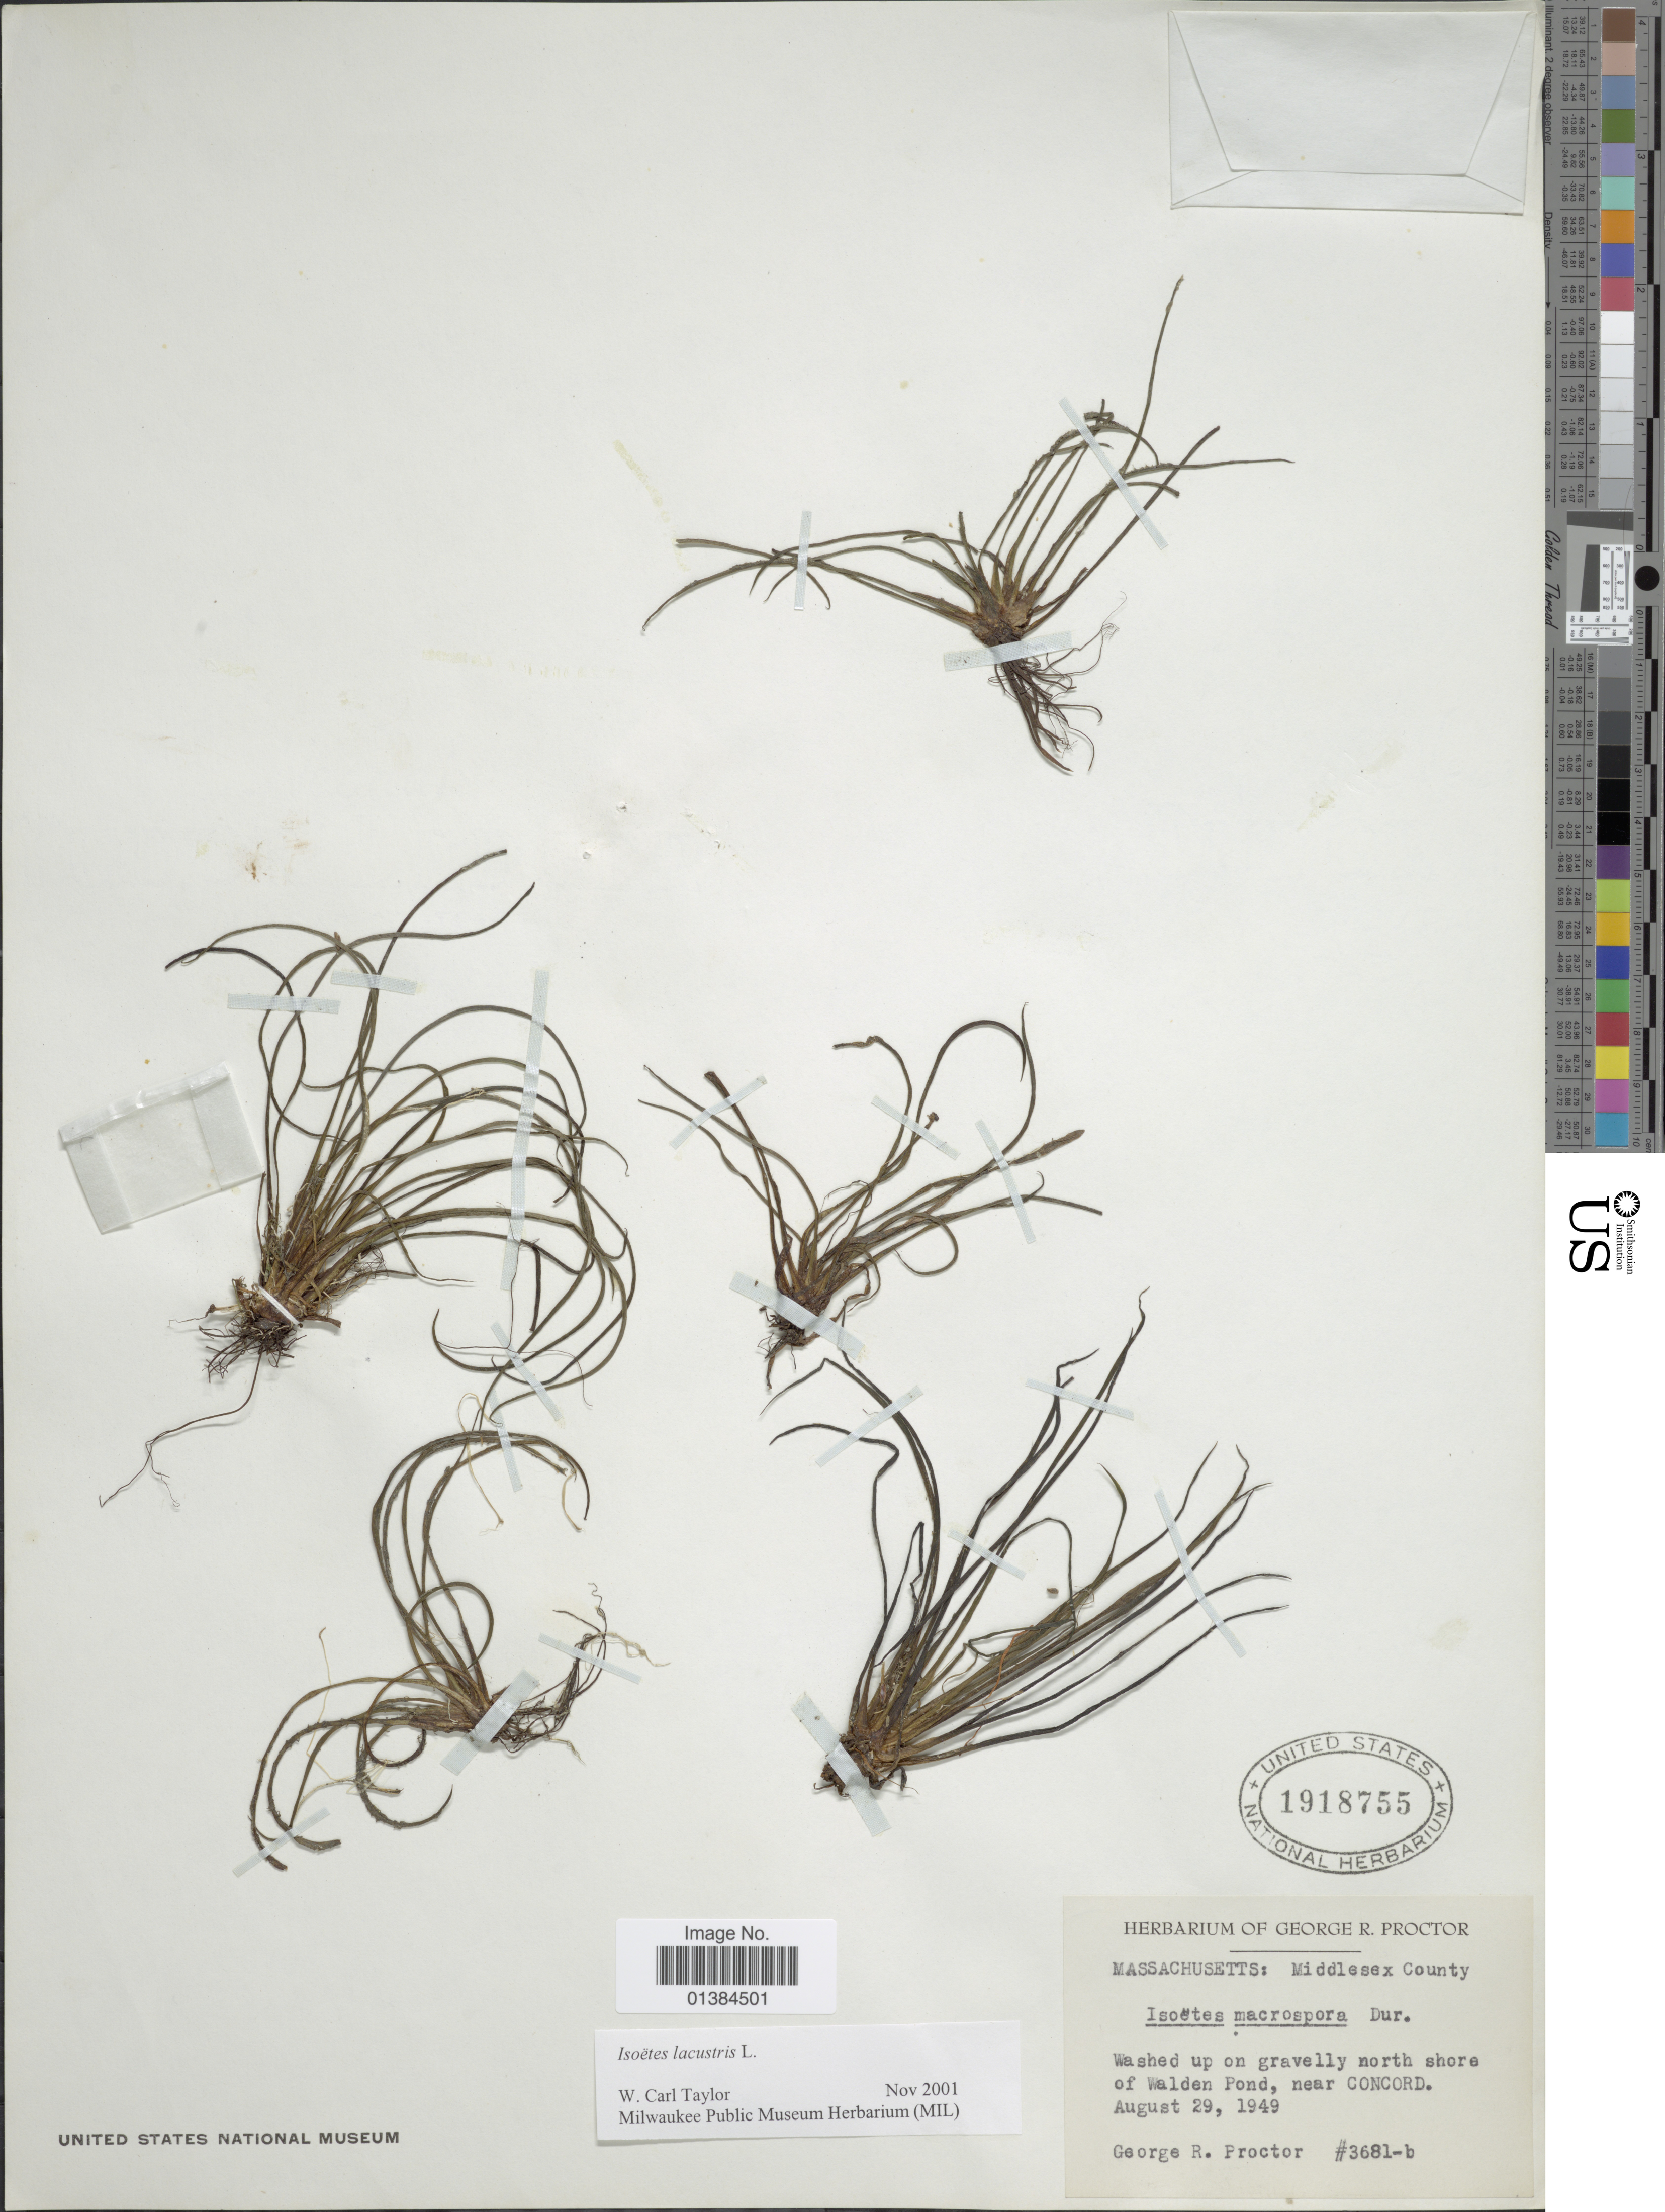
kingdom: Plantae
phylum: Tracheophyta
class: Lycopodiopsida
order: Isoetales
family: Isoetaceae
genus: Isoetes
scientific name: Isoetes lacustris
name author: L.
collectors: G. R. Proctor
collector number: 3681-b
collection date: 1949-08-29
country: United States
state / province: Massachusetts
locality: Middlesex County. Washed up on gravelly north shore of Walden Pond, near Concord.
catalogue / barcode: US 1918755